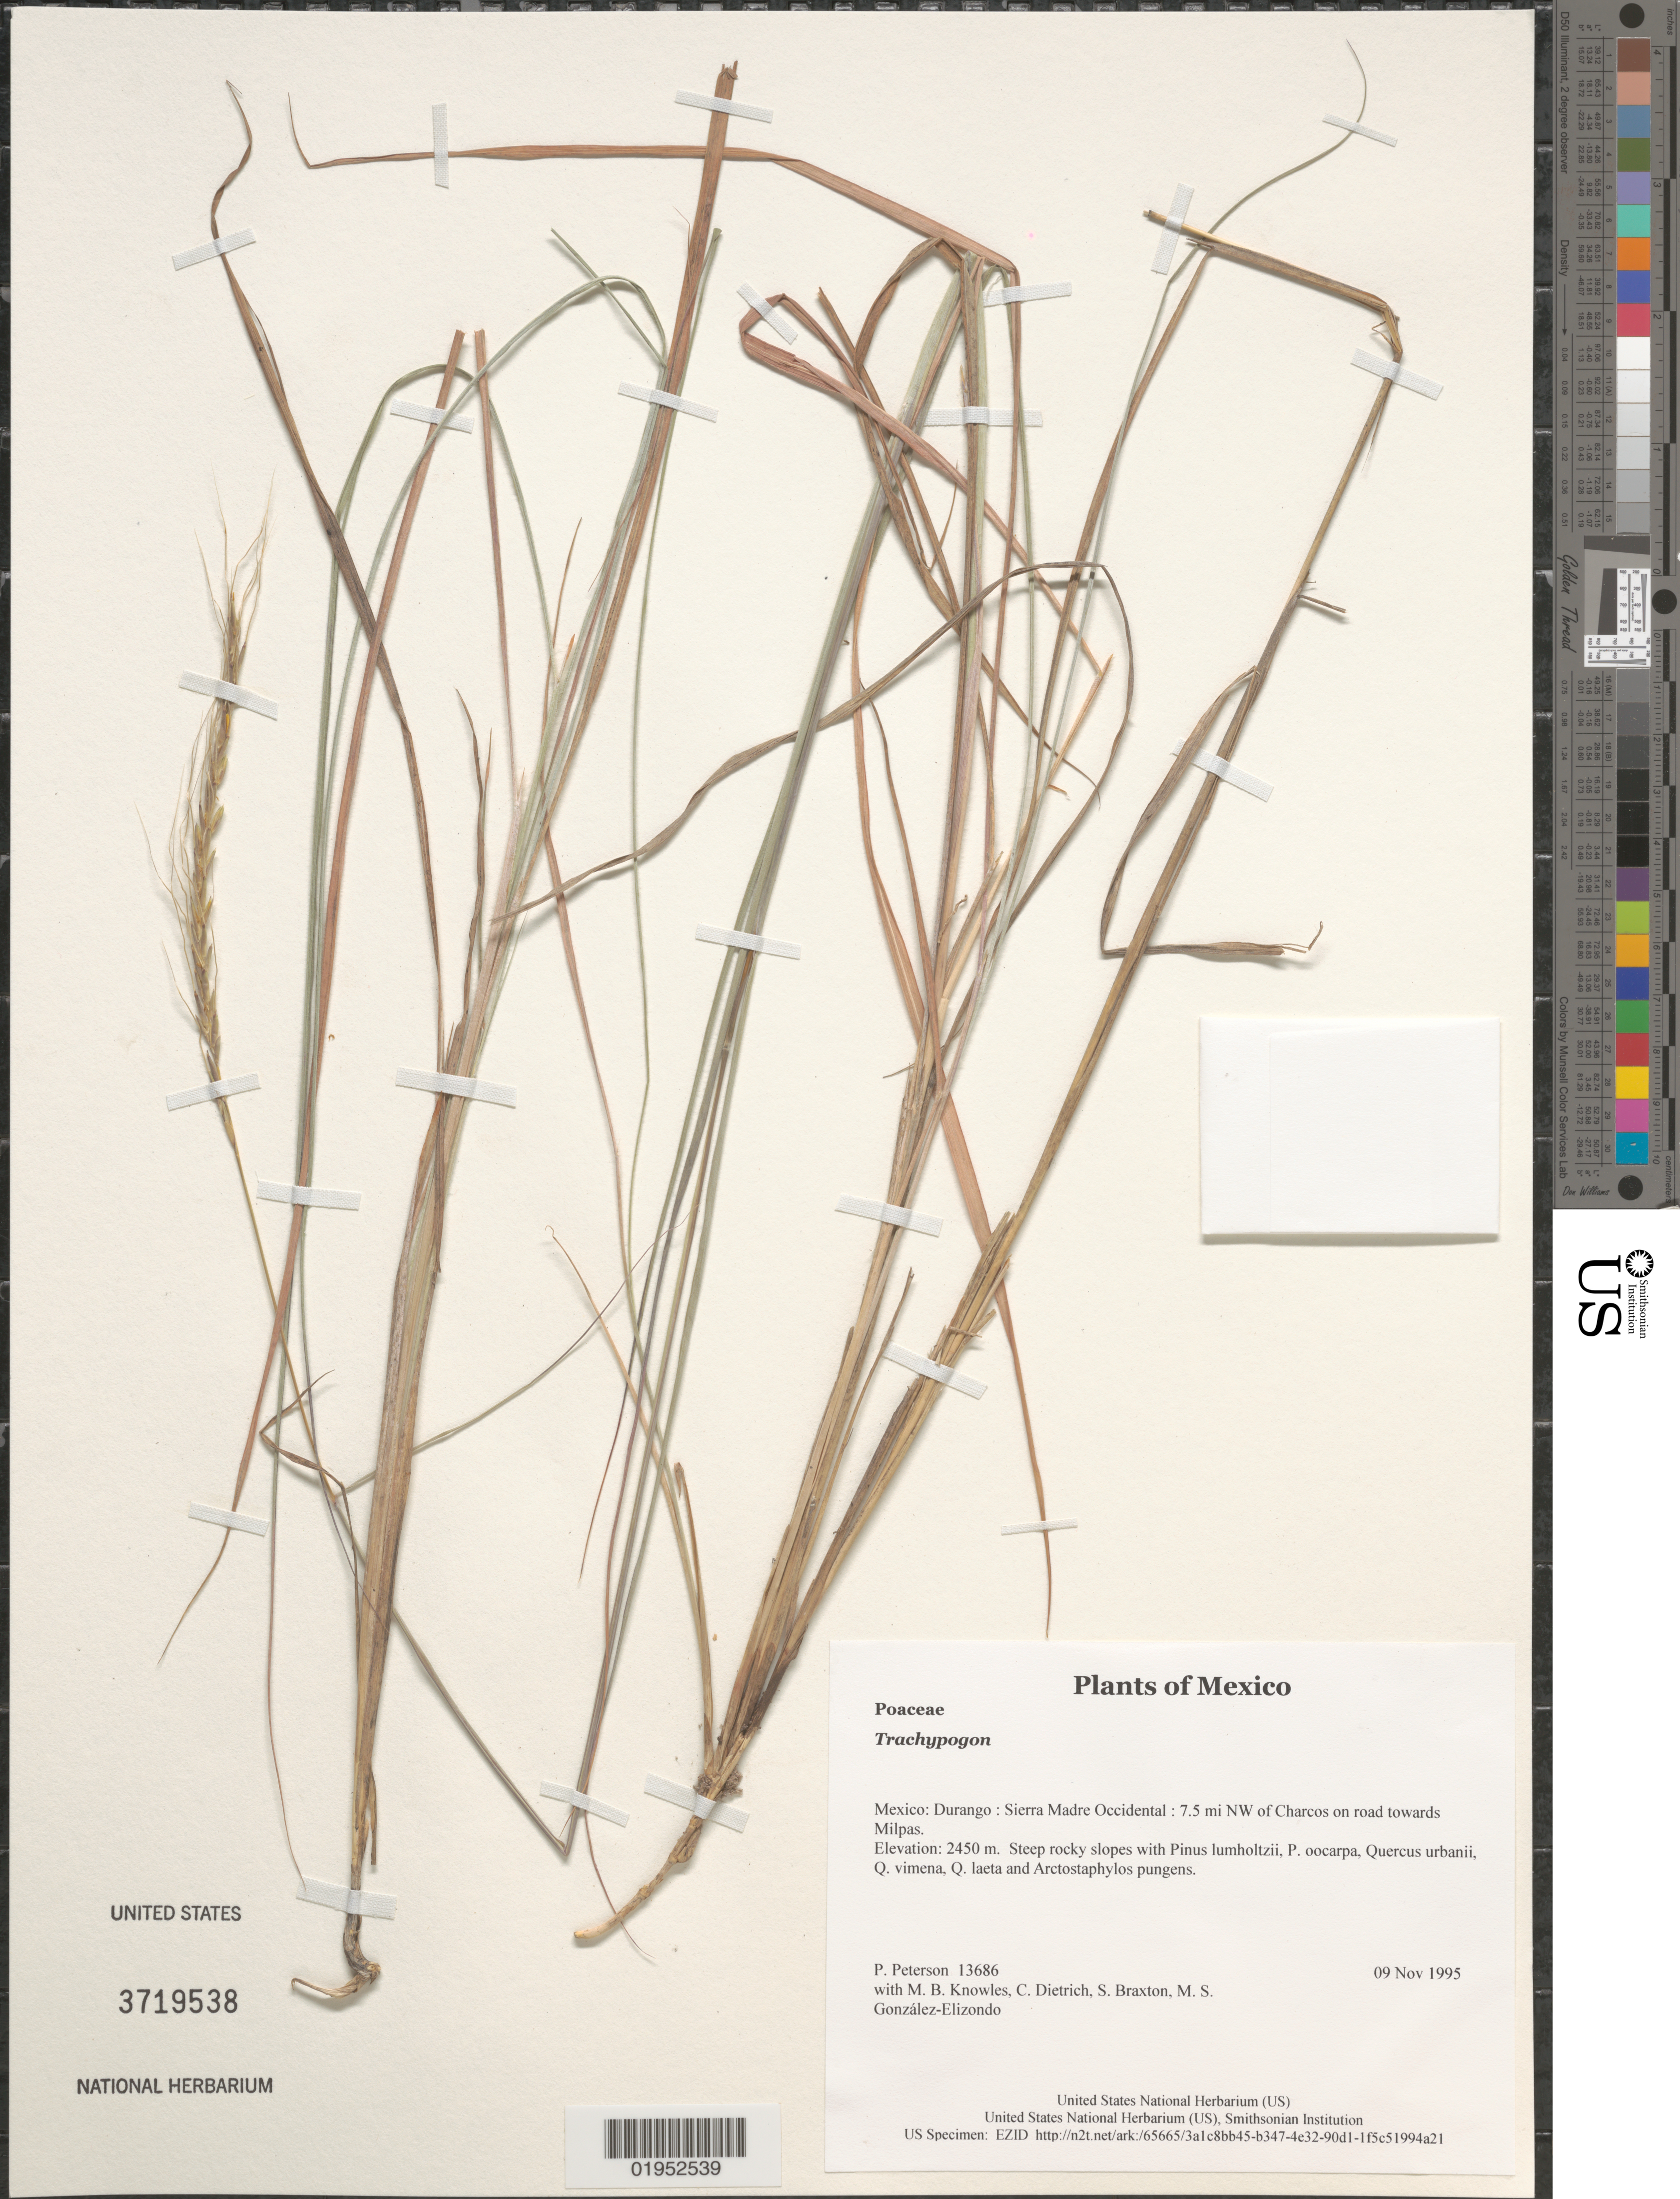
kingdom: Plantae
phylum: Tracheophyta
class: Liliopsida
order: Poales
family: Poaceae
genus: Trachypogon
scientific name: Trachypogon sp.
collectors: P. M. Peterson, M. B. Knowles, C. Dietrich, S. Braxton & M. S. González-Elizondo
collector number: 13686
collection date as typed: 09 Nov 1995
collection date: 1995-11-09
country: Mexico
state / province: Durango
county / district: Sierra Madre Occidental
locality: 7.5 mi NW of Charcos on road towards Milpas.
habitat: Steep rocky slopes with Pinus lumholtzii, P. oocarpa, Quercus urbanii, Q. vimena, Q. laeta and Arctostaphylos pungens.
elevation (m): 2450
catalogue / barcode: US 3719538